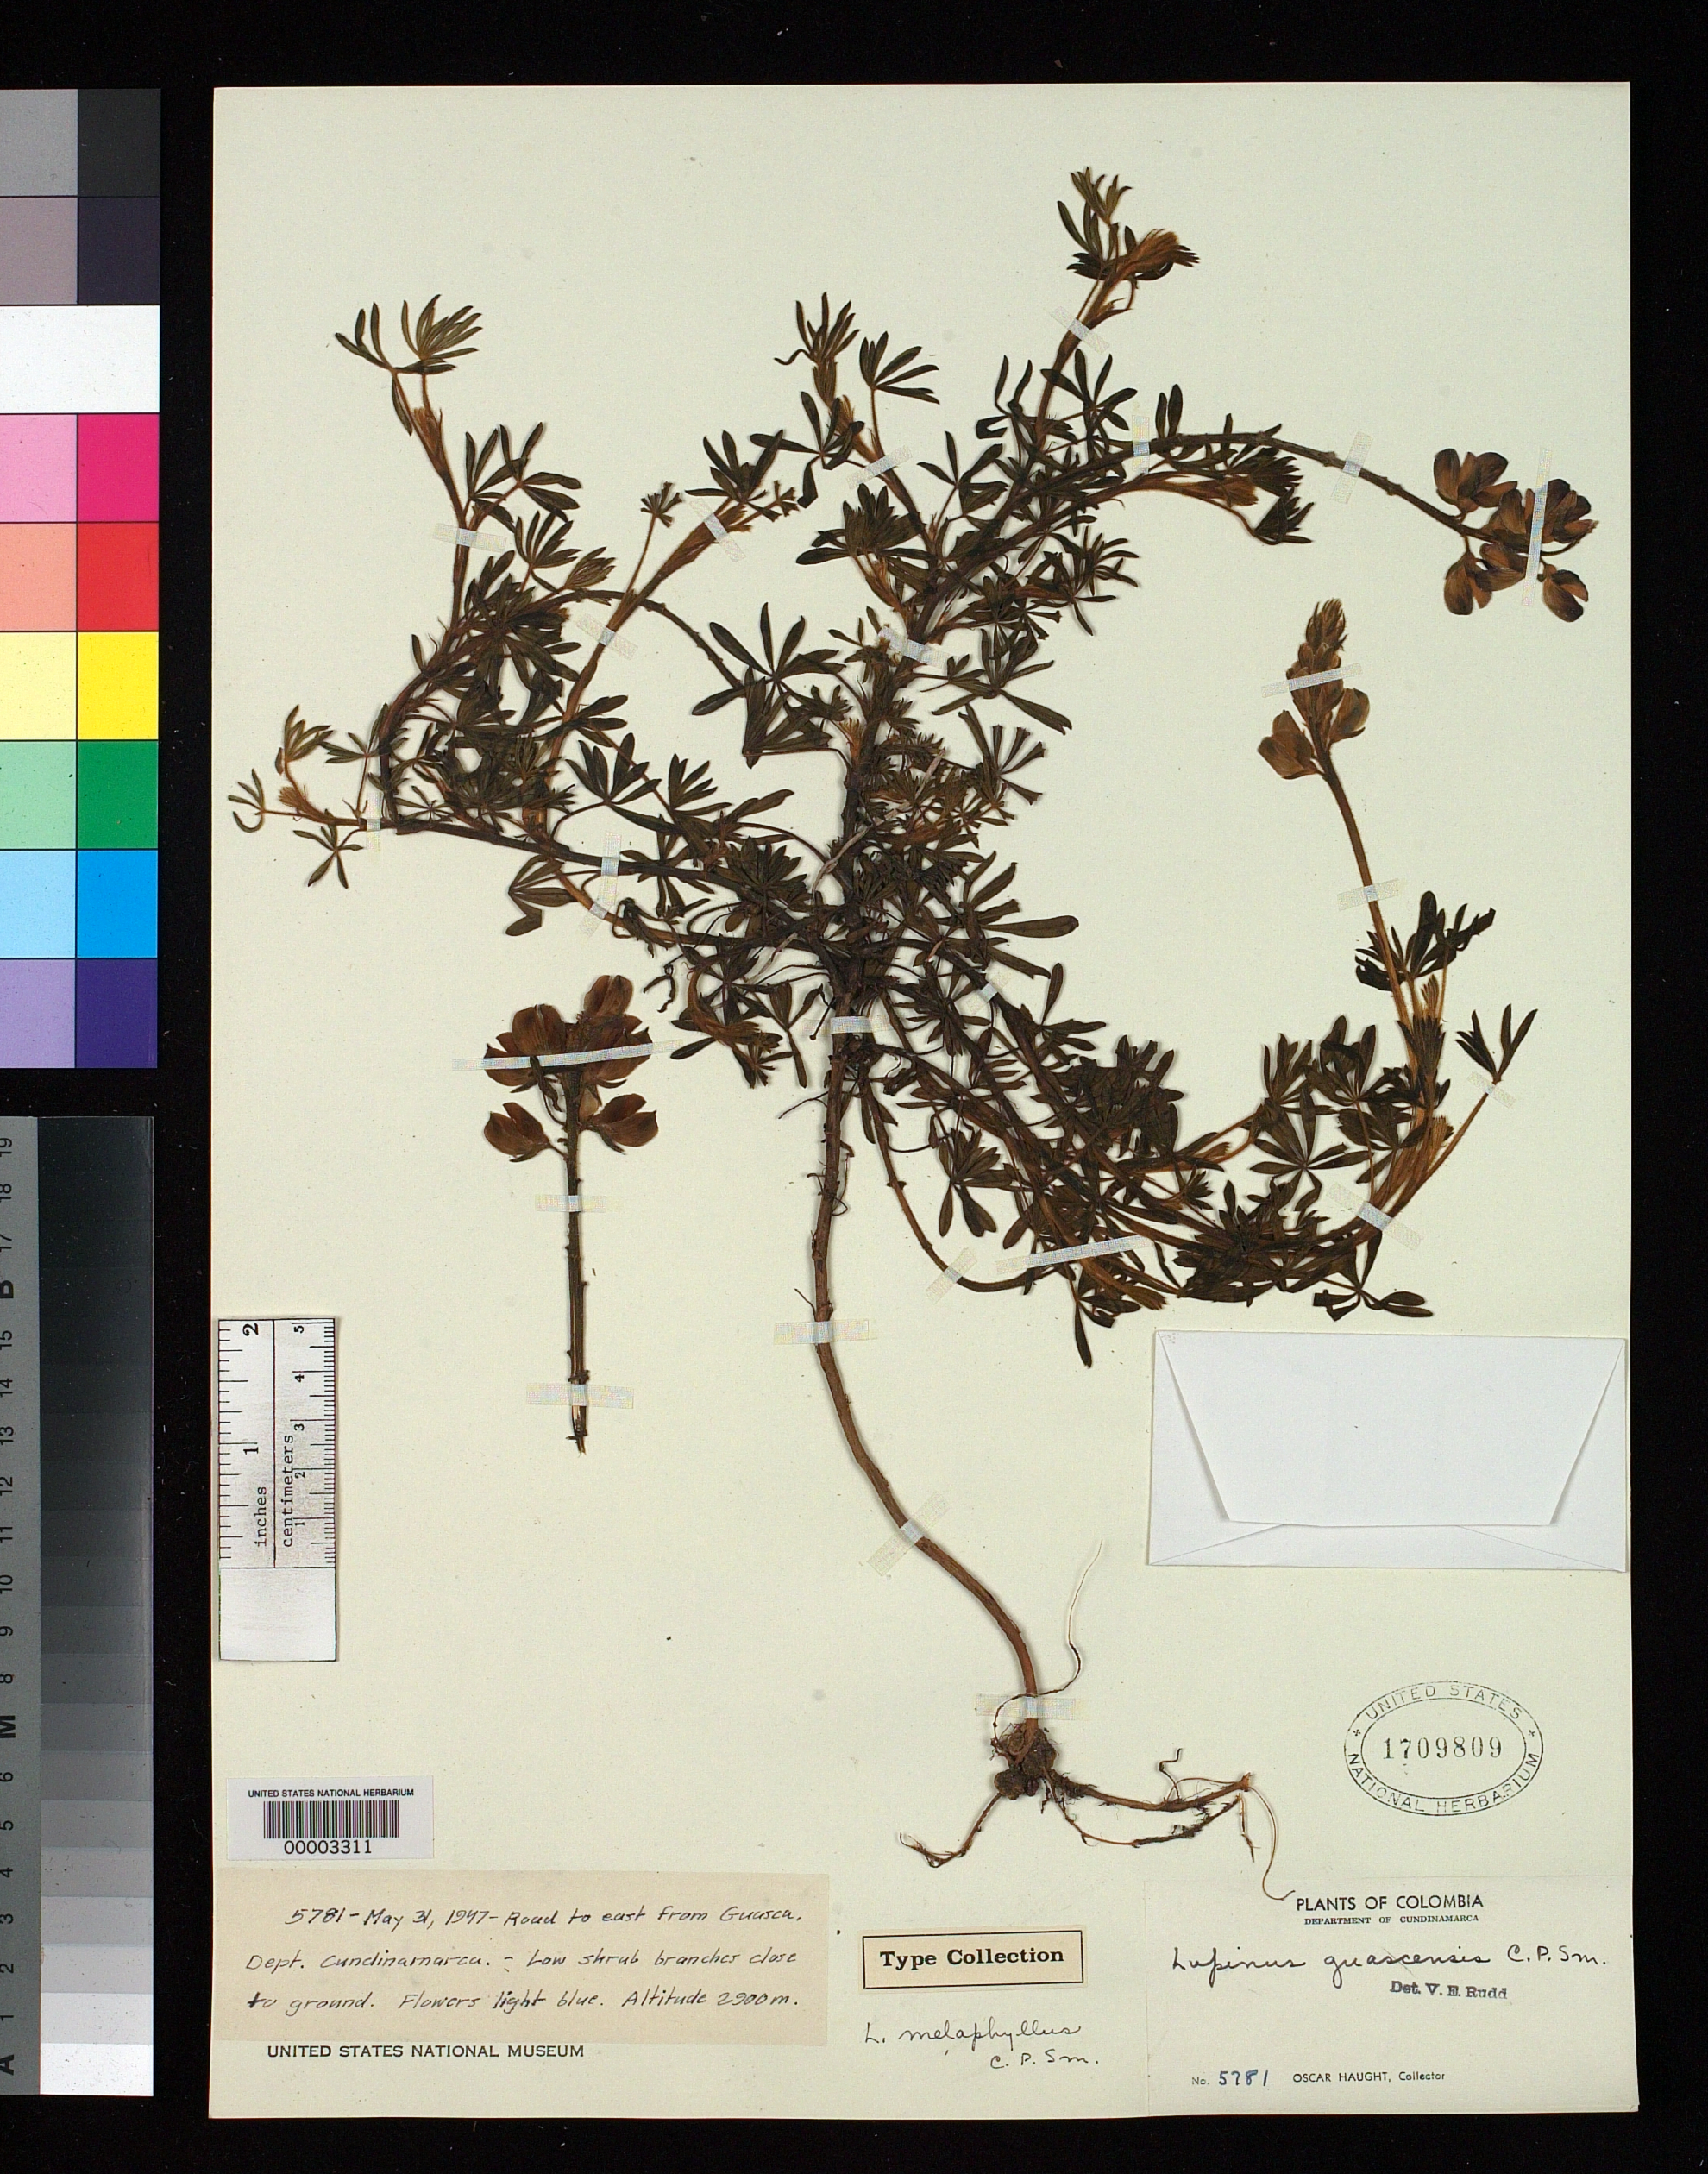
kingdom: Plantae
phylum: Tracheophyta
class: Magnoliopsida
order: Fabales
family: Fabaceae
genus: Lupinus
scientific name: Lupinus melaphyllus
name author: C.P. Sm.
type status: Isotype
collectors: O. L. Haught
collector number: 5781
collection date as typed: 31 May 1947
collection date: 1947-05-31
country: Colombia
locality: Road E of Guasca.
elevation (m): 2900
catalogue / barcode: US 1709809